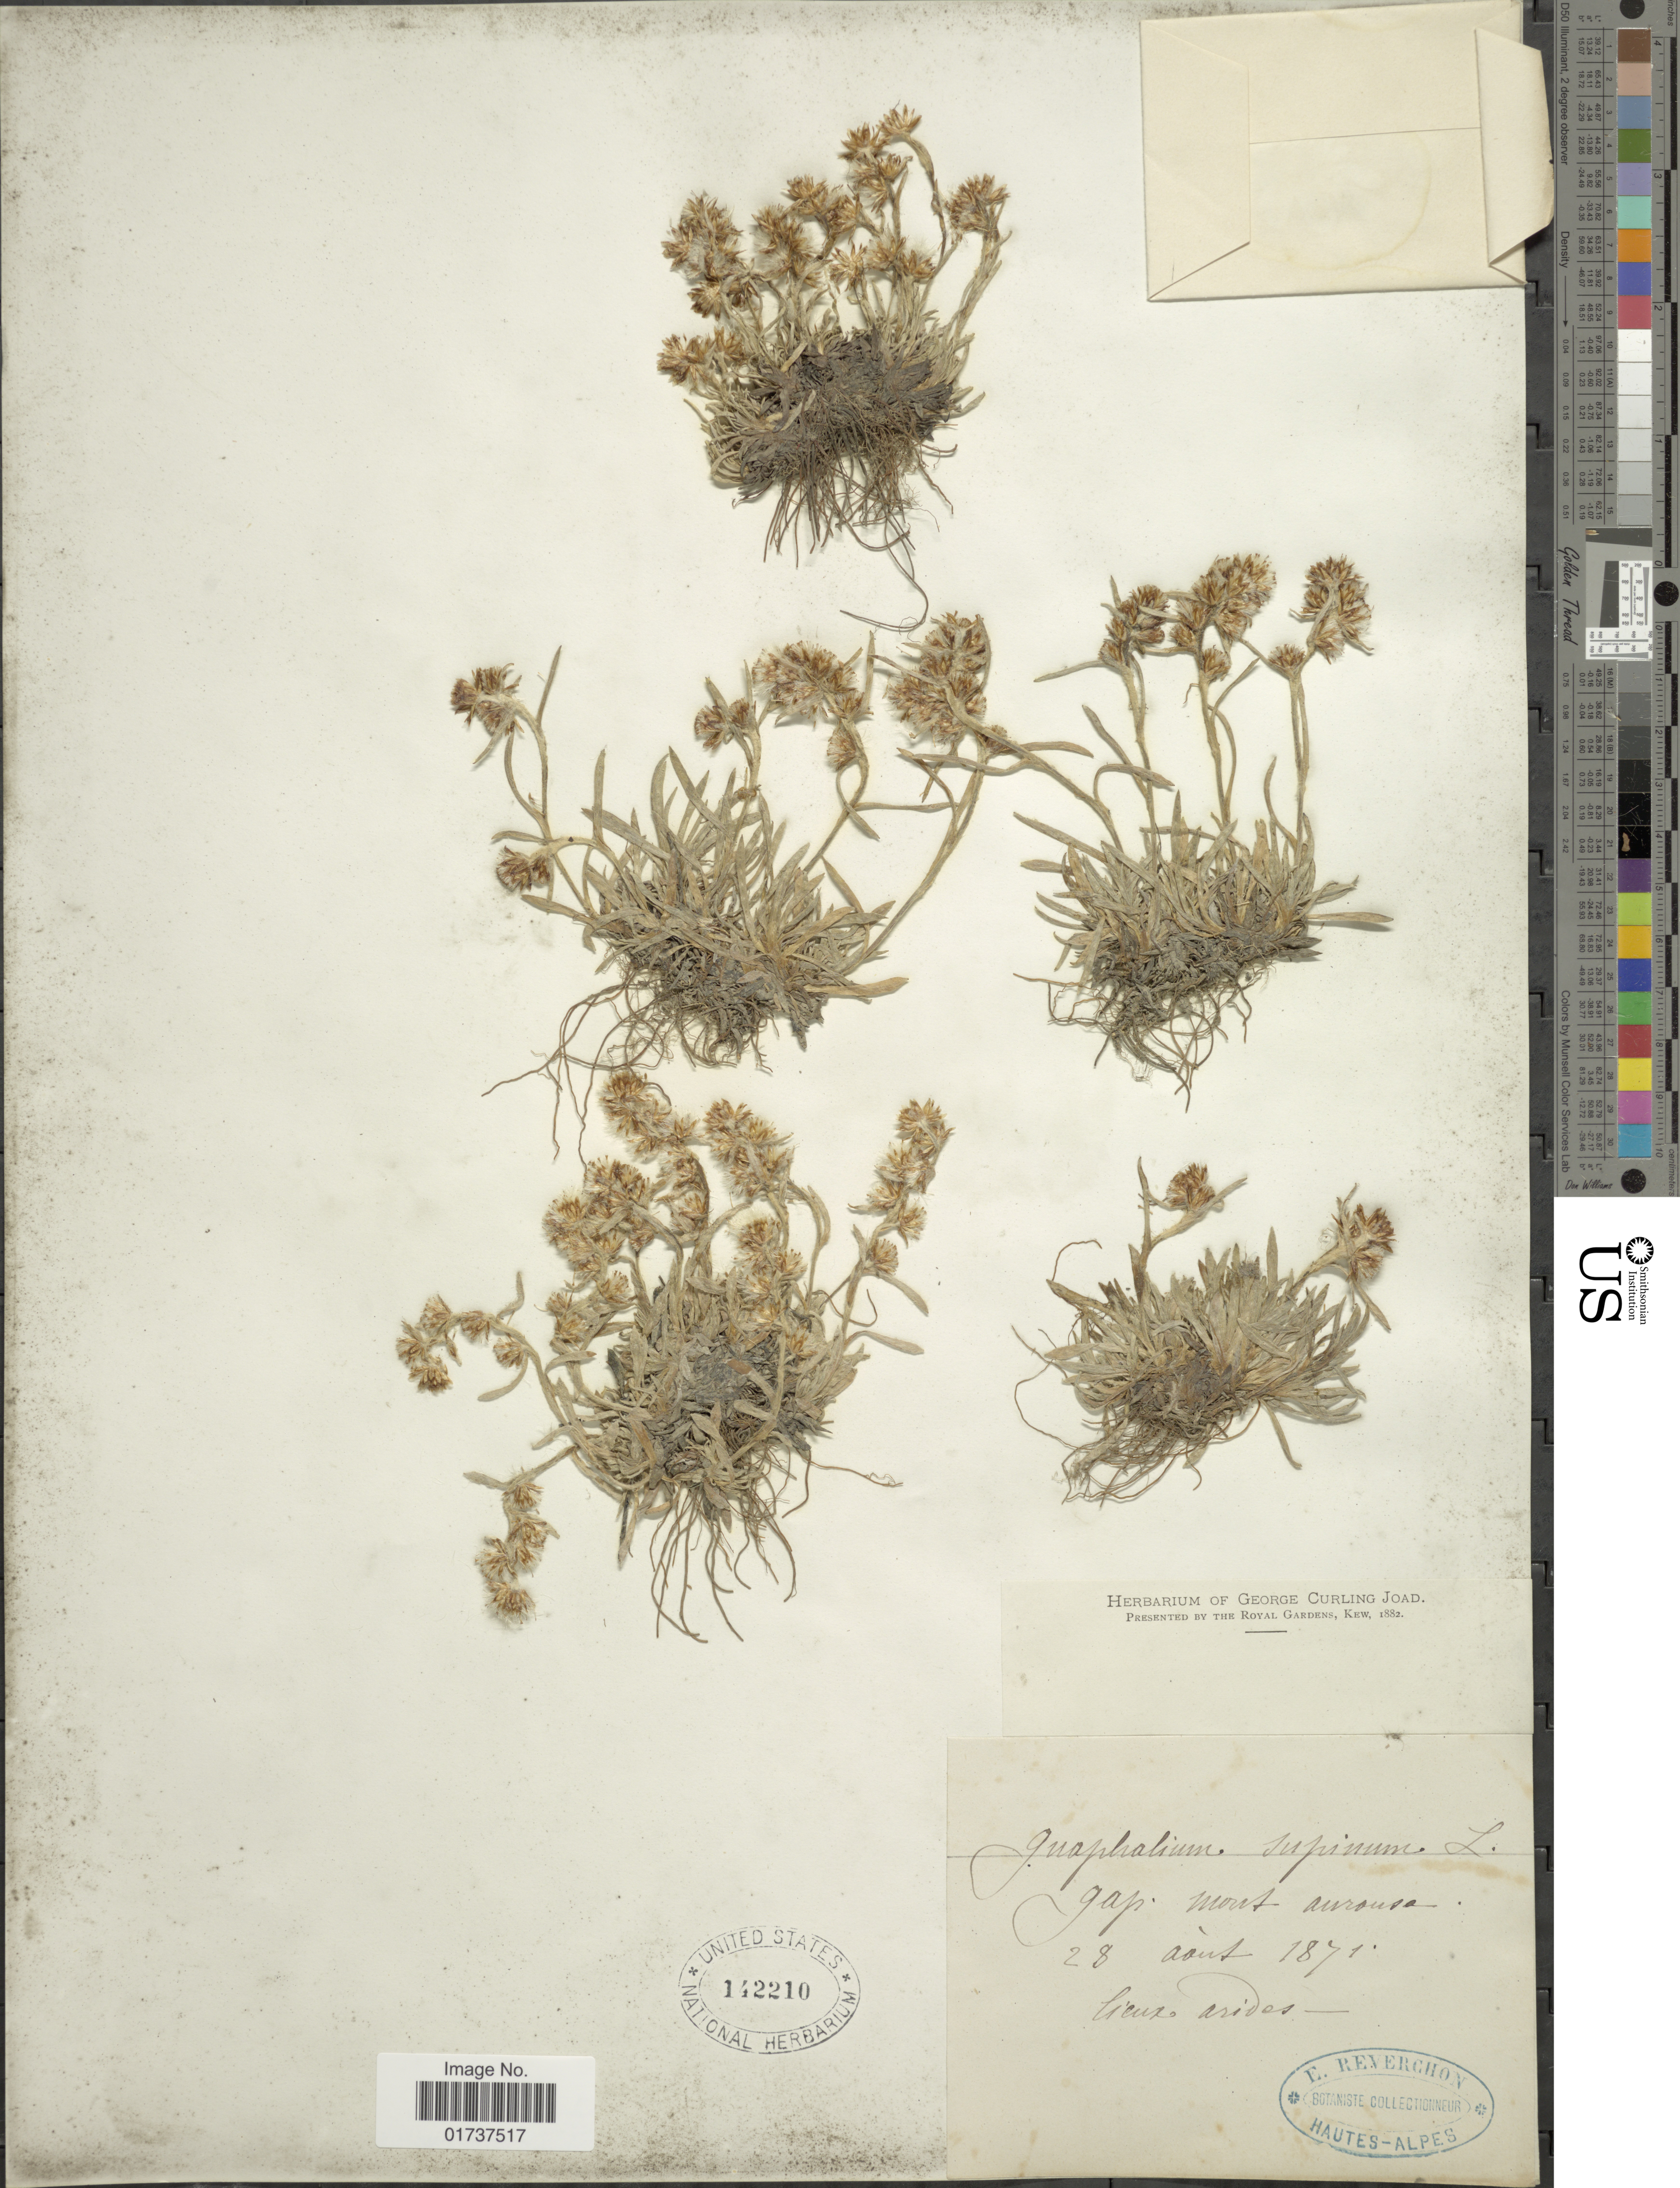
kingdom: Plantae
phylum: Tracheophyta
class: Magnoliopsida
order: Asterales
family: Asteraceae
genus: Gnaphalium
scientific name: Gnaphalium supinum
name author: L.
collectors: ex herb. George Curling Joad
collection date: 1871-08-28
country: France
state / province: Provence-Alpes-Côte d'Azur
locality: Cieuz arides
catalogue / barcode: US 142210